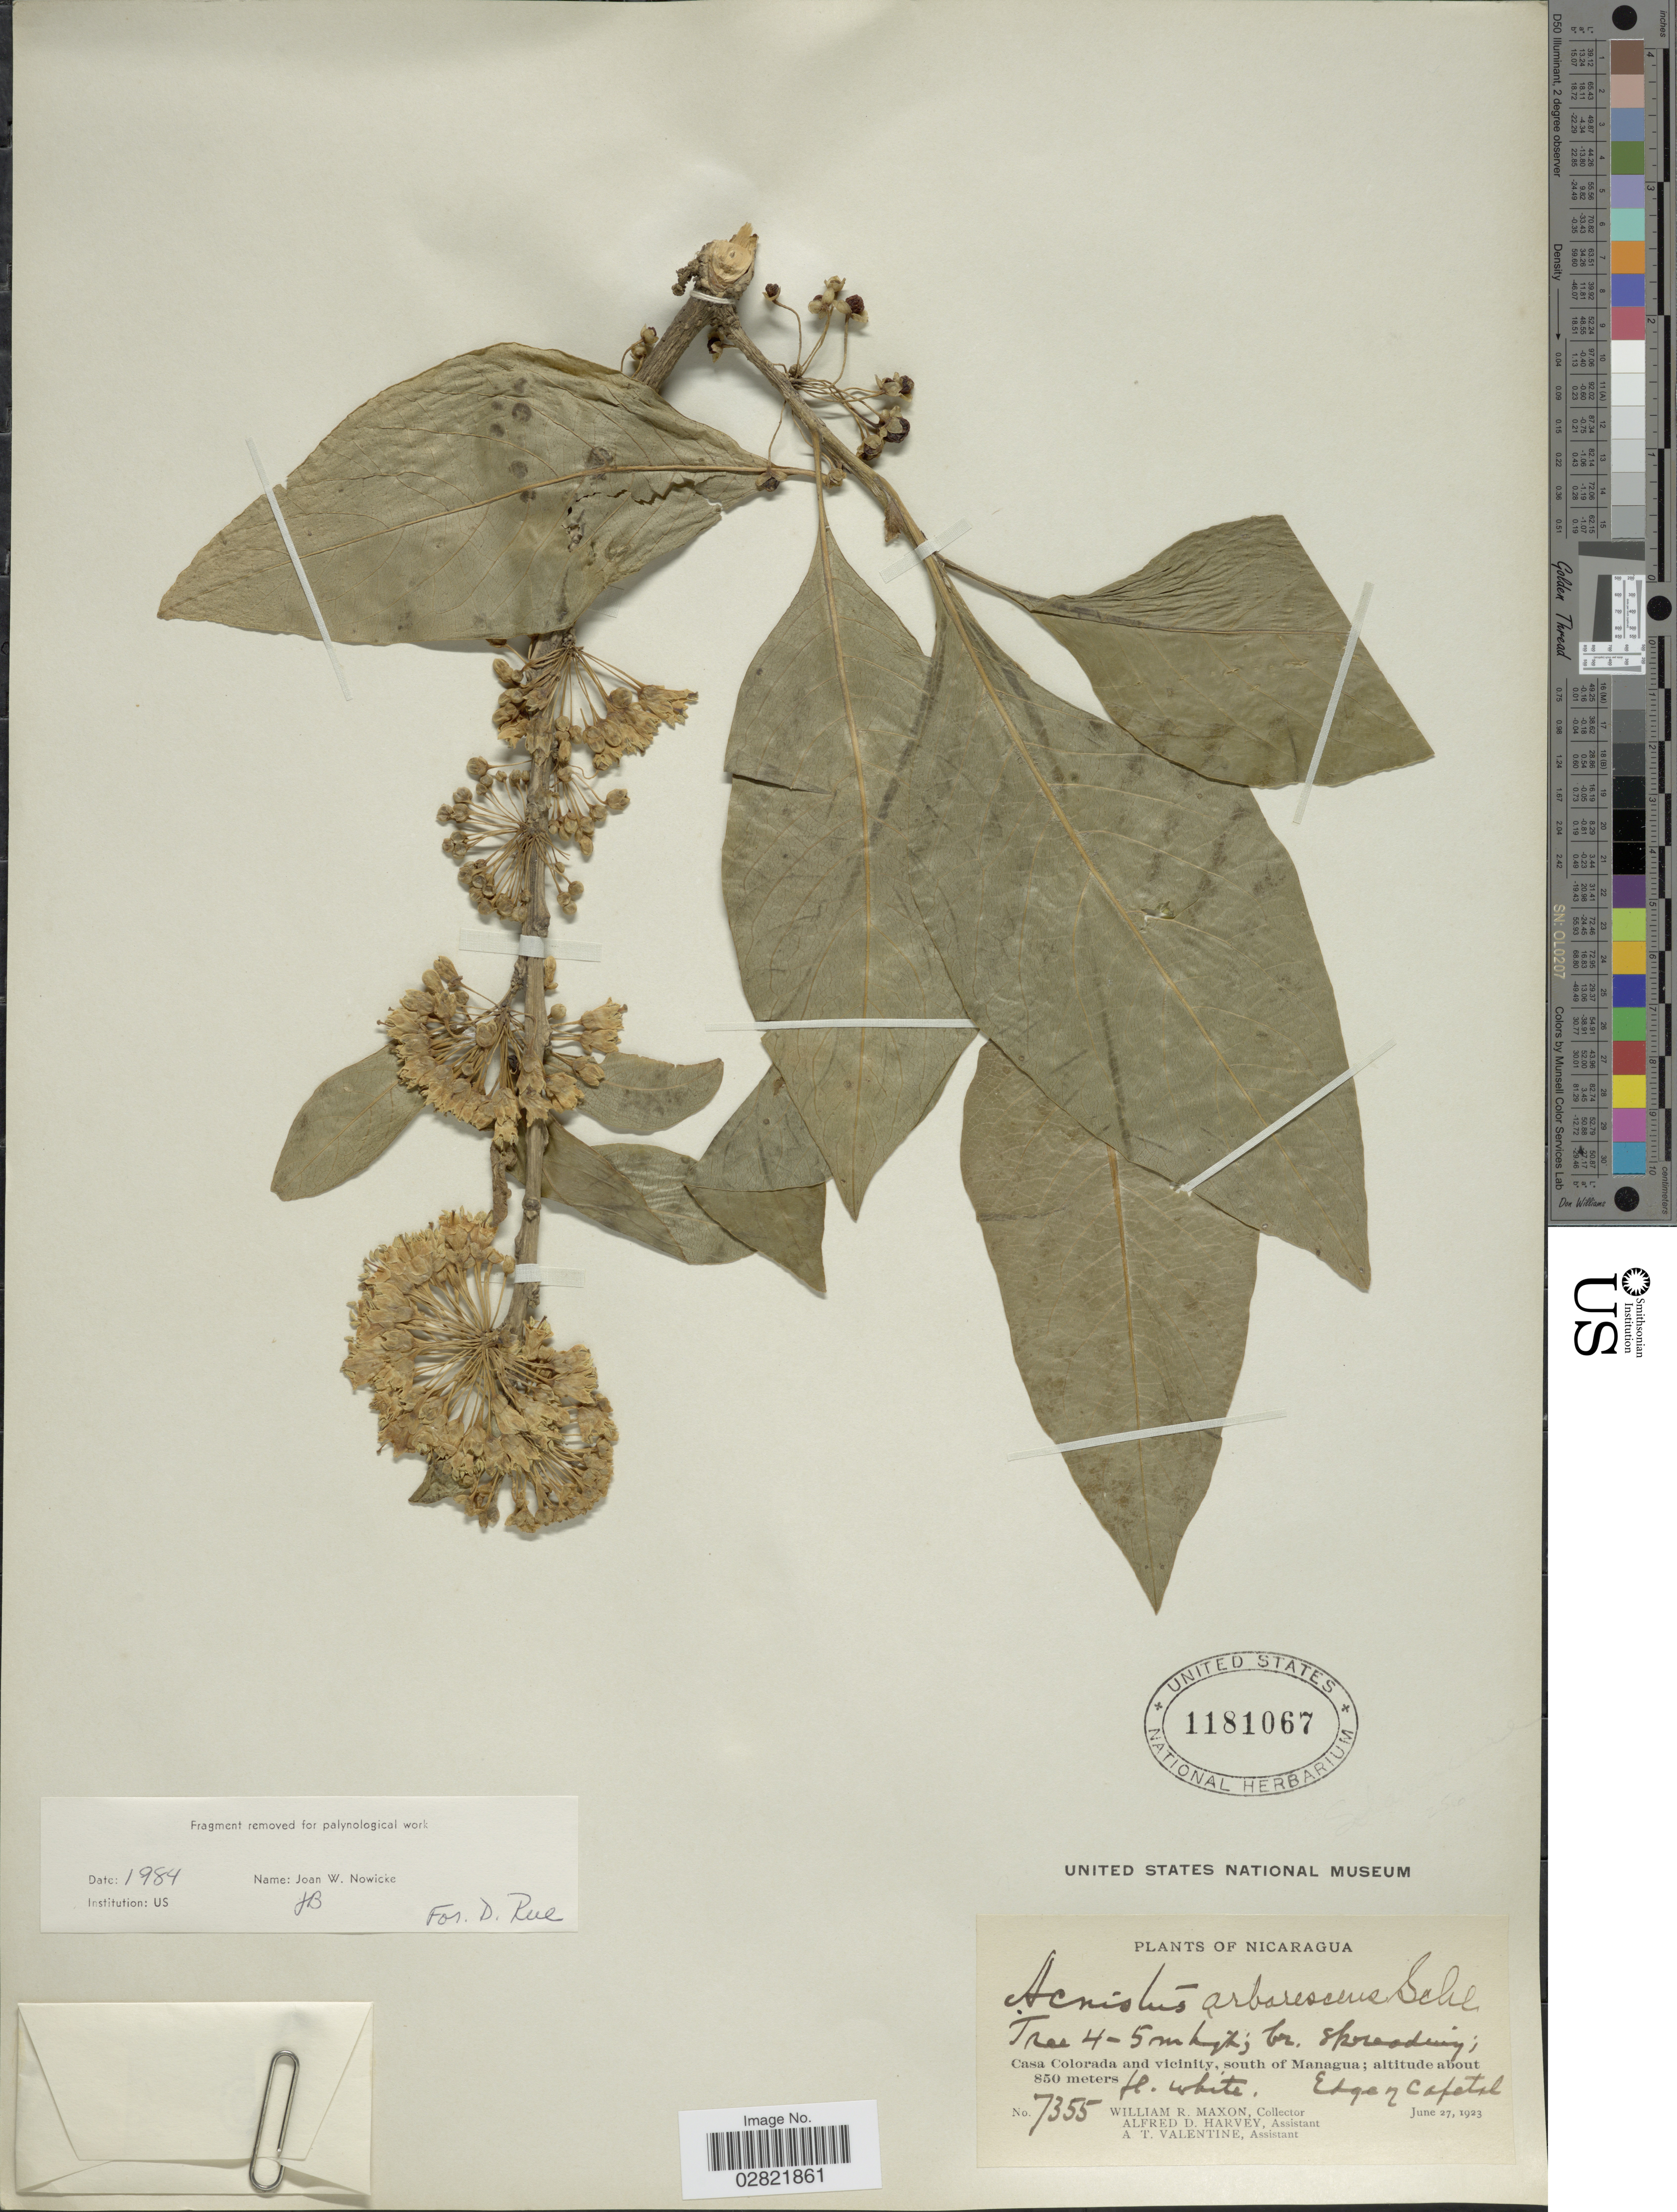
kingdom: Plantae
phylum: Tracheophyta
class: Magnoliopsida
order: Solanales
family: Solanaceae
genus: Acnistus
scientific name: Acnistus arborescens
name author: (L.) Schltdl.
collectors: W. R. Maxon, A. D. Harvey & A. Valentine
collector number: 7355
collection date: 1923-06-27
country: Nicaragua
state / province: Managua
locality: Casa Colorada and vicinity, south of Managua.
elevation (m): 850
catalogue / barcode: US 1181067